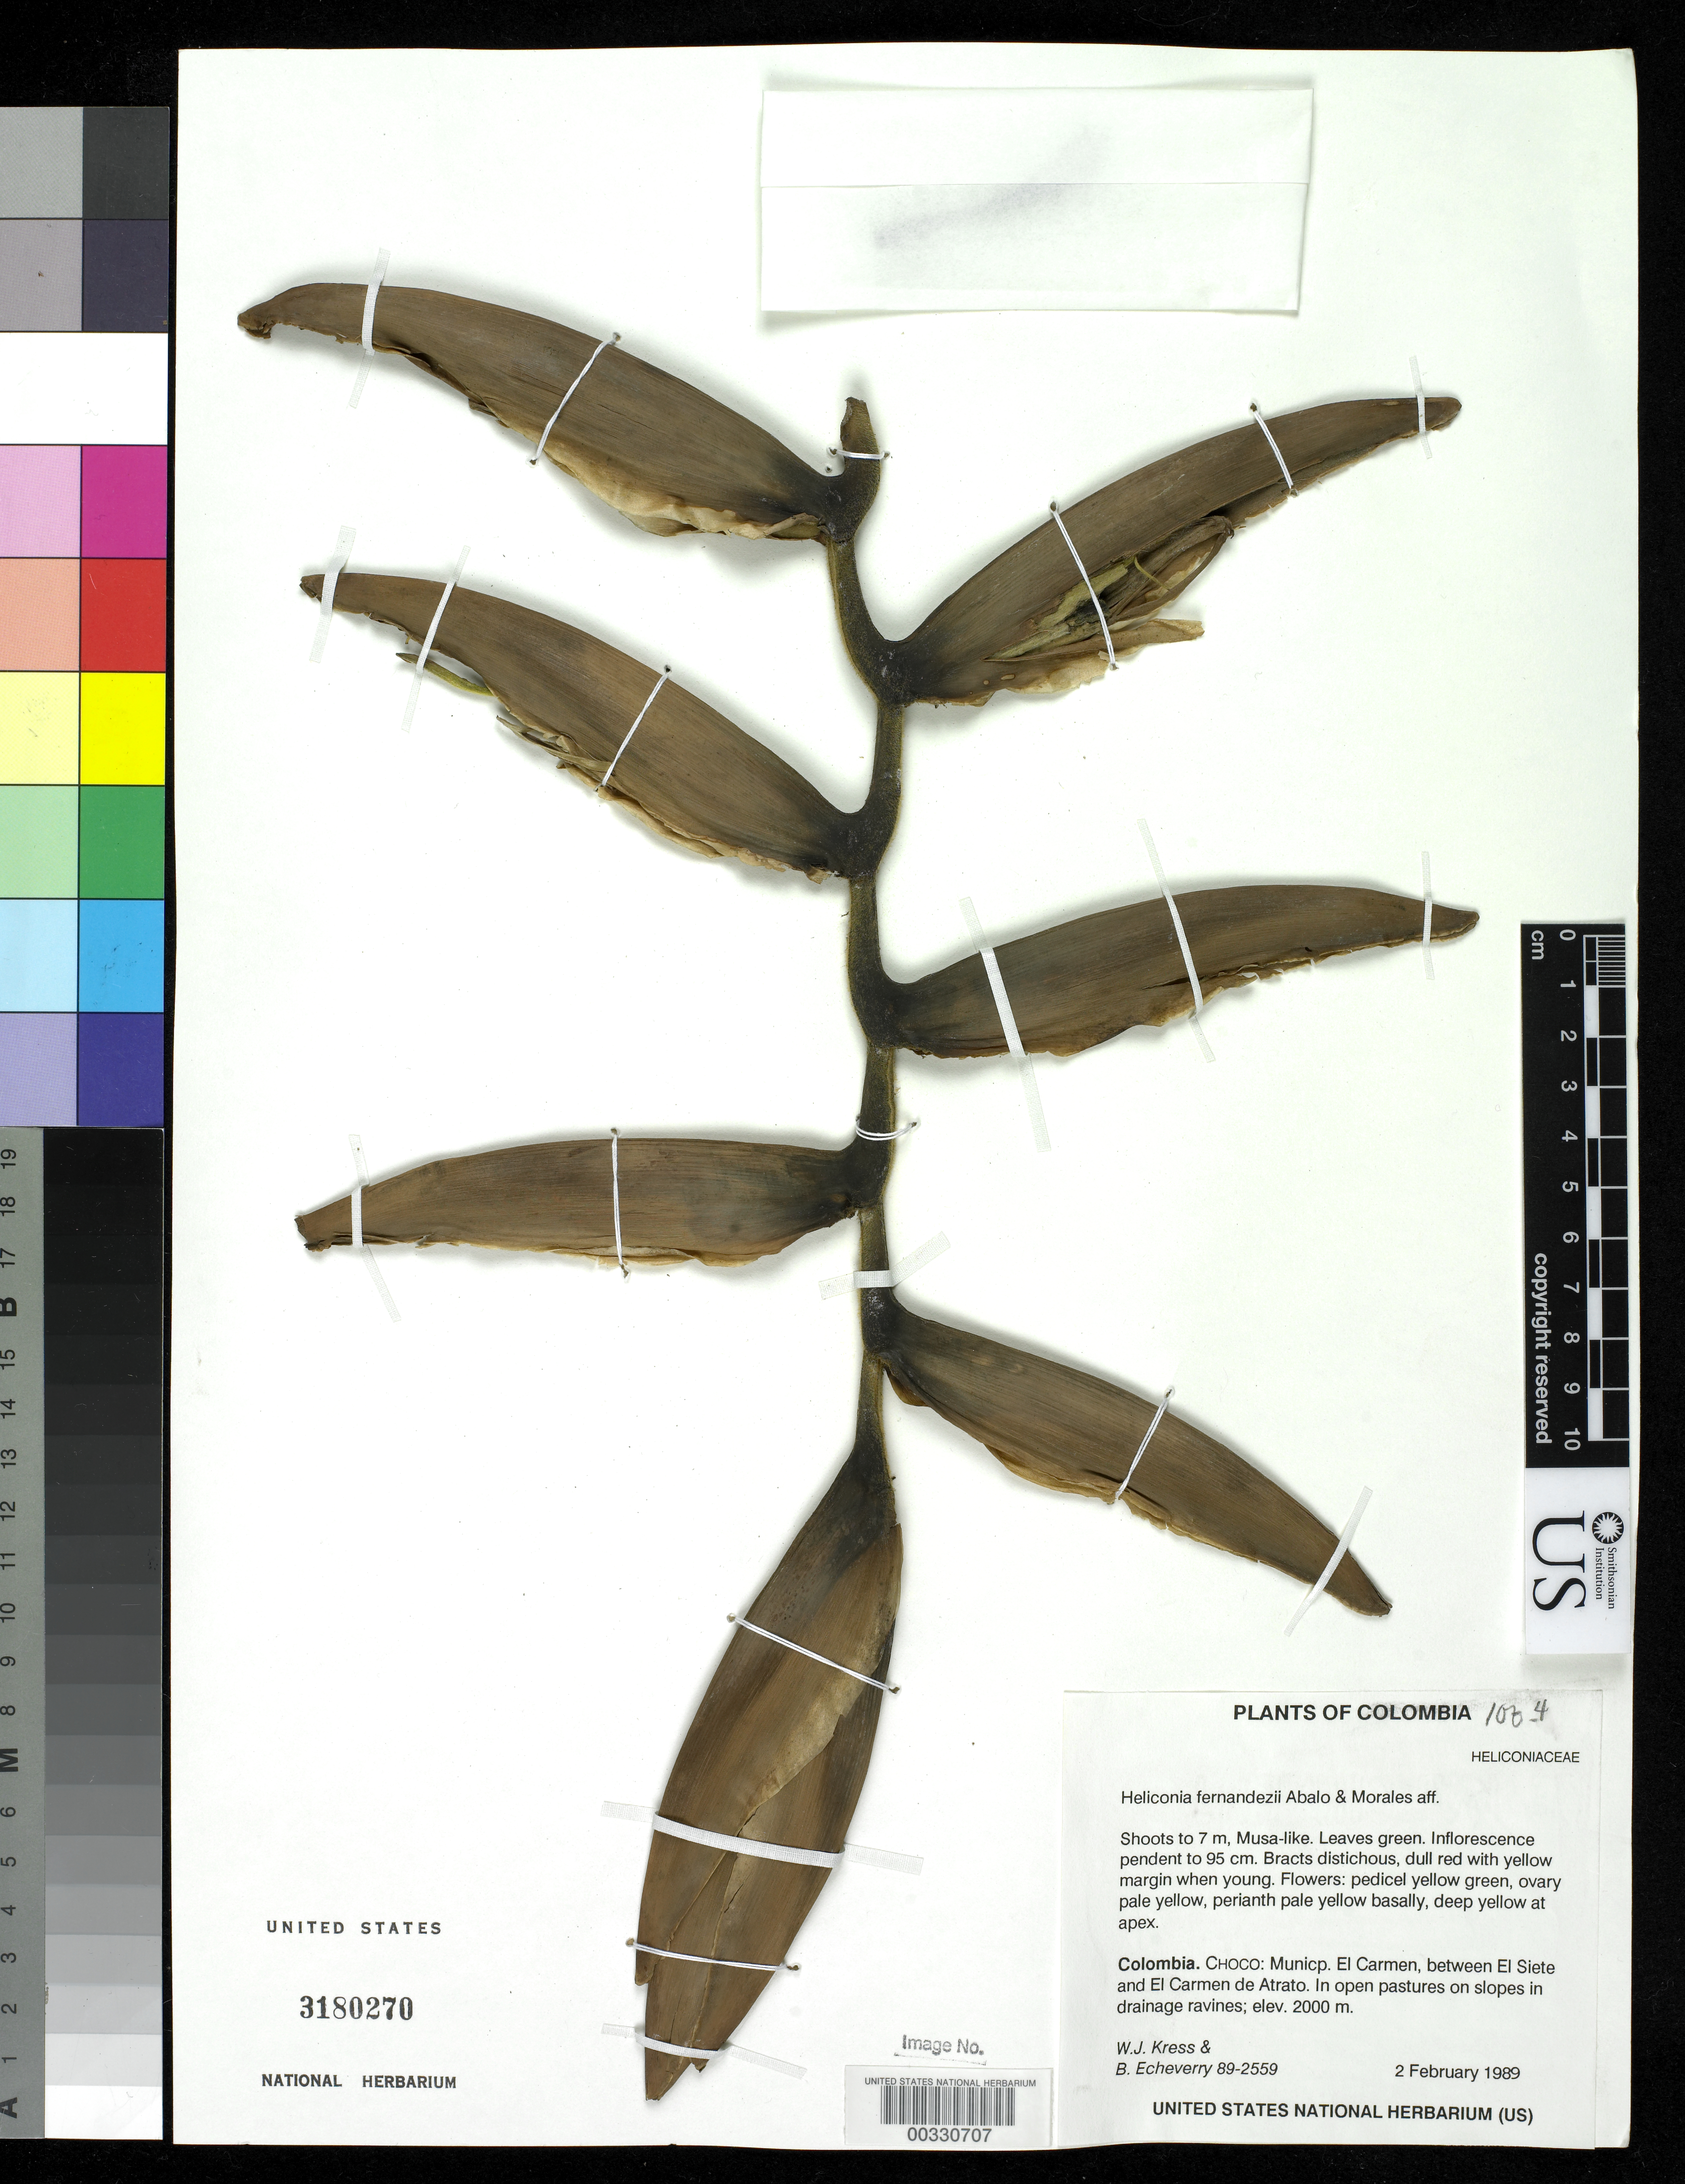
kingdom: Plantae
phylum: Tracheophyta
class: Liliopsida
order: Zingiberales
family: Heliconiaceae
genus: Heliconia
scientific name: Heliconia fernandezii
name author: Abalo & G. Morales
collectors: W. J. Kress & B. Echeverry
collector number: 89-2559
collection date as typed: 02 Feb 1989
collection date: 1989-02-02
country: Colombia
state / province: Chocó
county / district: El Carmen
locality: Mun of el Carmen, between el Siete and el Carmen de Atrato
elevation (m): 2000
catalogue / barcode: US 3180270